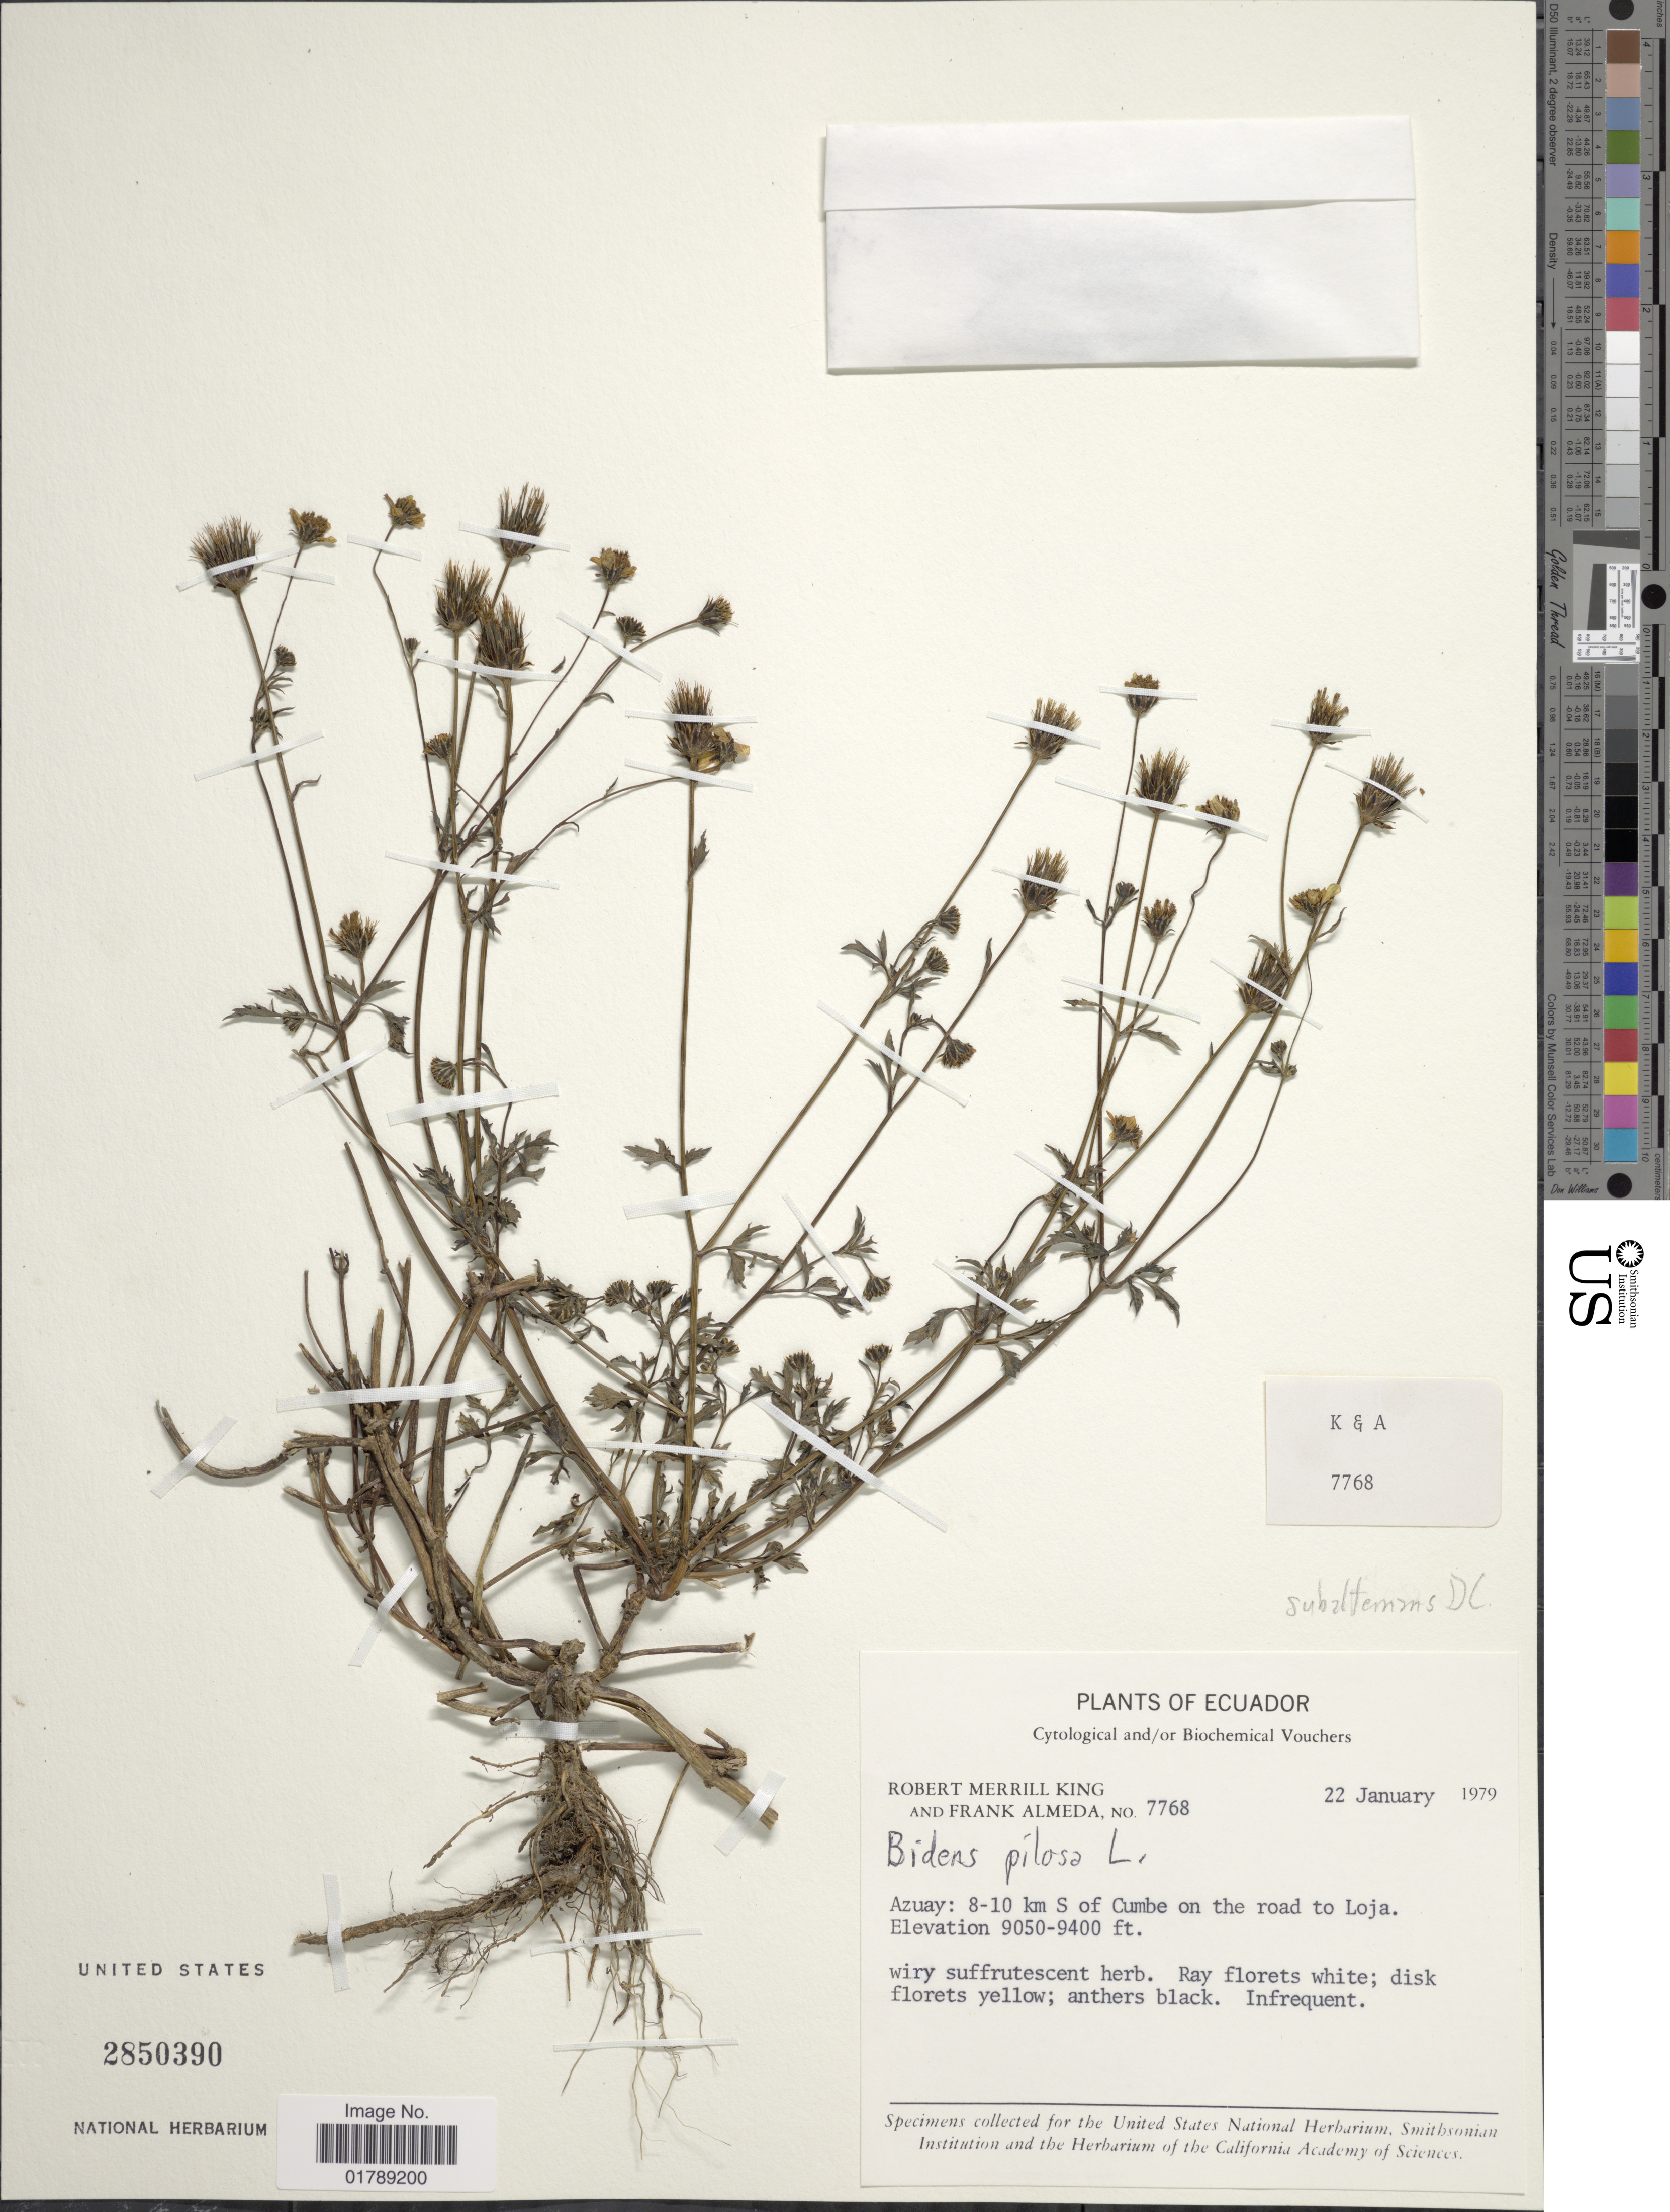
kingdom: Plantae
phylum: Tracheophyta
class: Magnoliopsida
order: Asterales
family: Asteraceae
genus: Bidens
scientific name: Bidens subalternans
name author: DC.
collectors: R. M. King & F. Almeda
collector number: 7768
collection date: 1979-01-22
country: Ecuador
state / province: Azuay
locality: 8-10 km S of Cumbre on the road to Loja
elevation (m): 2758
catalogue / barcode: US 2850390